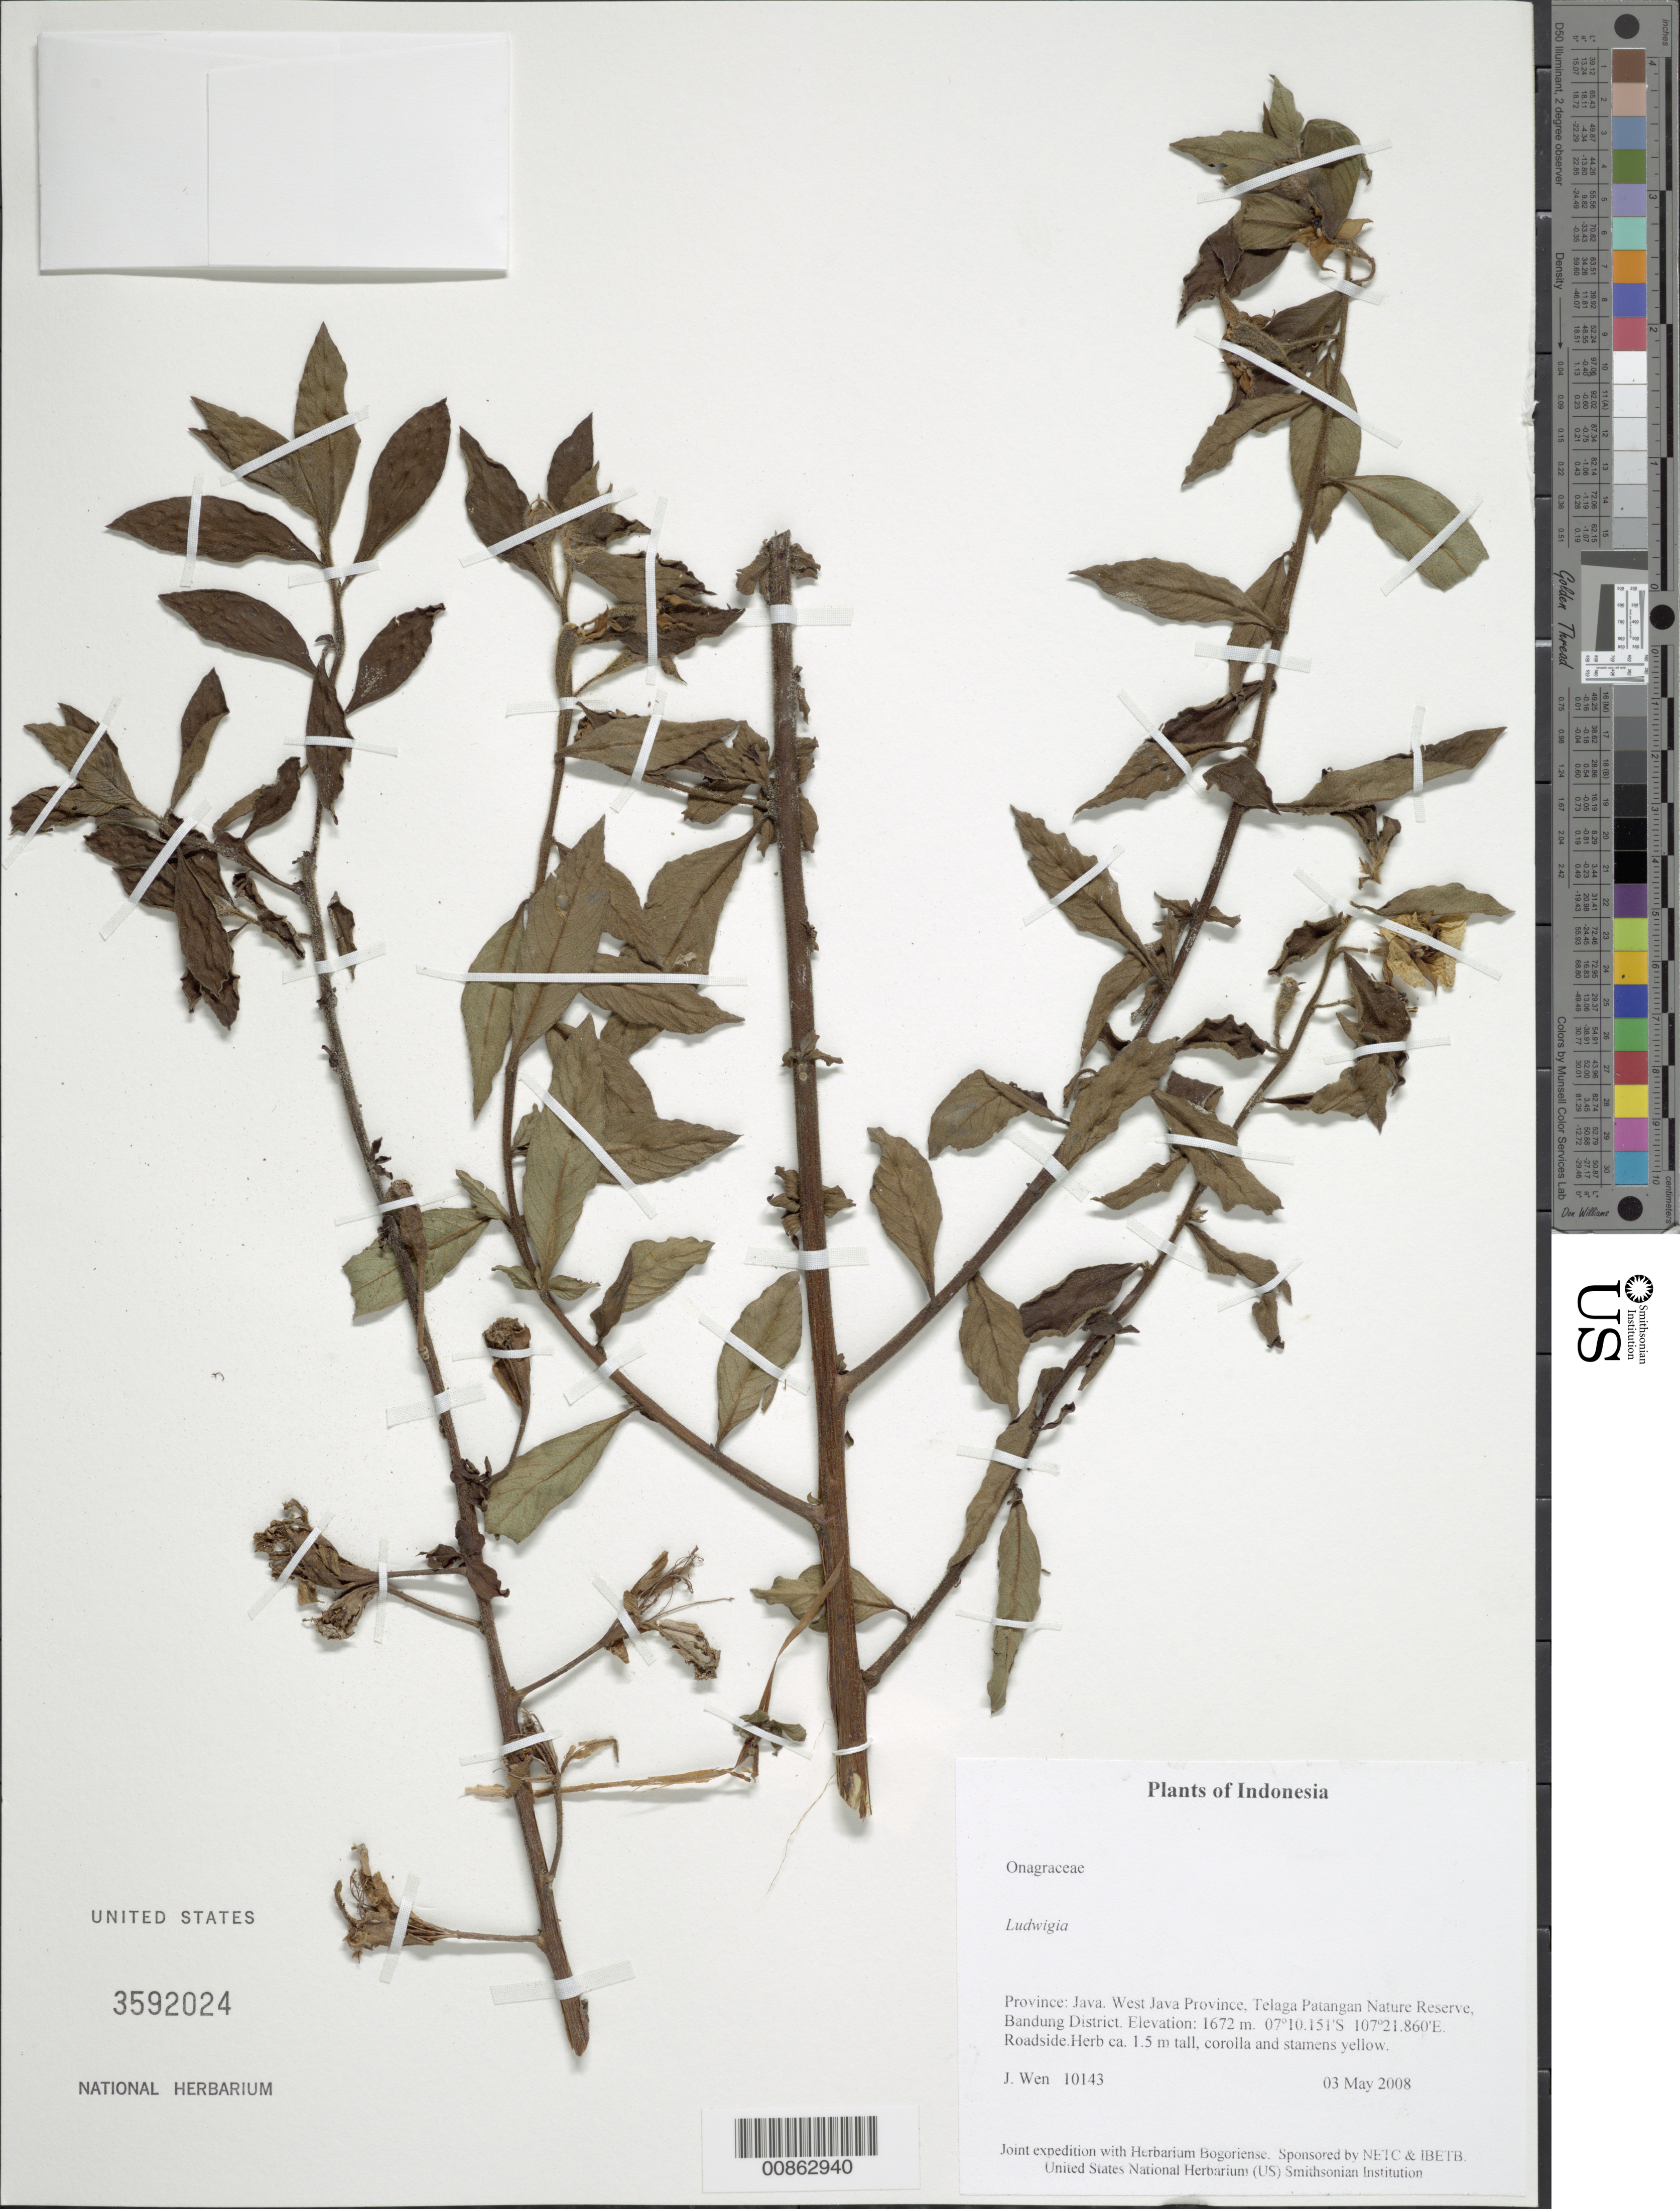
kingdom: Plantae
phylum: Tracheophyta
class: Magnoliopsida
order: Myrtales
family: Onagraceae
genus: Ludwigia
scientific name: Ludwigia sp.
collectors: J. Wen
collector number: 10143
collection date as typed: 03 May 2008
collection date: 2008-05-03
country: Indonesia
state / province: Java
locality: West Java Province, Telaga Patangan Nature Reserve, Bandung District.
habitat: Roadside.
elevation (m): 1672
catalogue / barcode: US 3592024